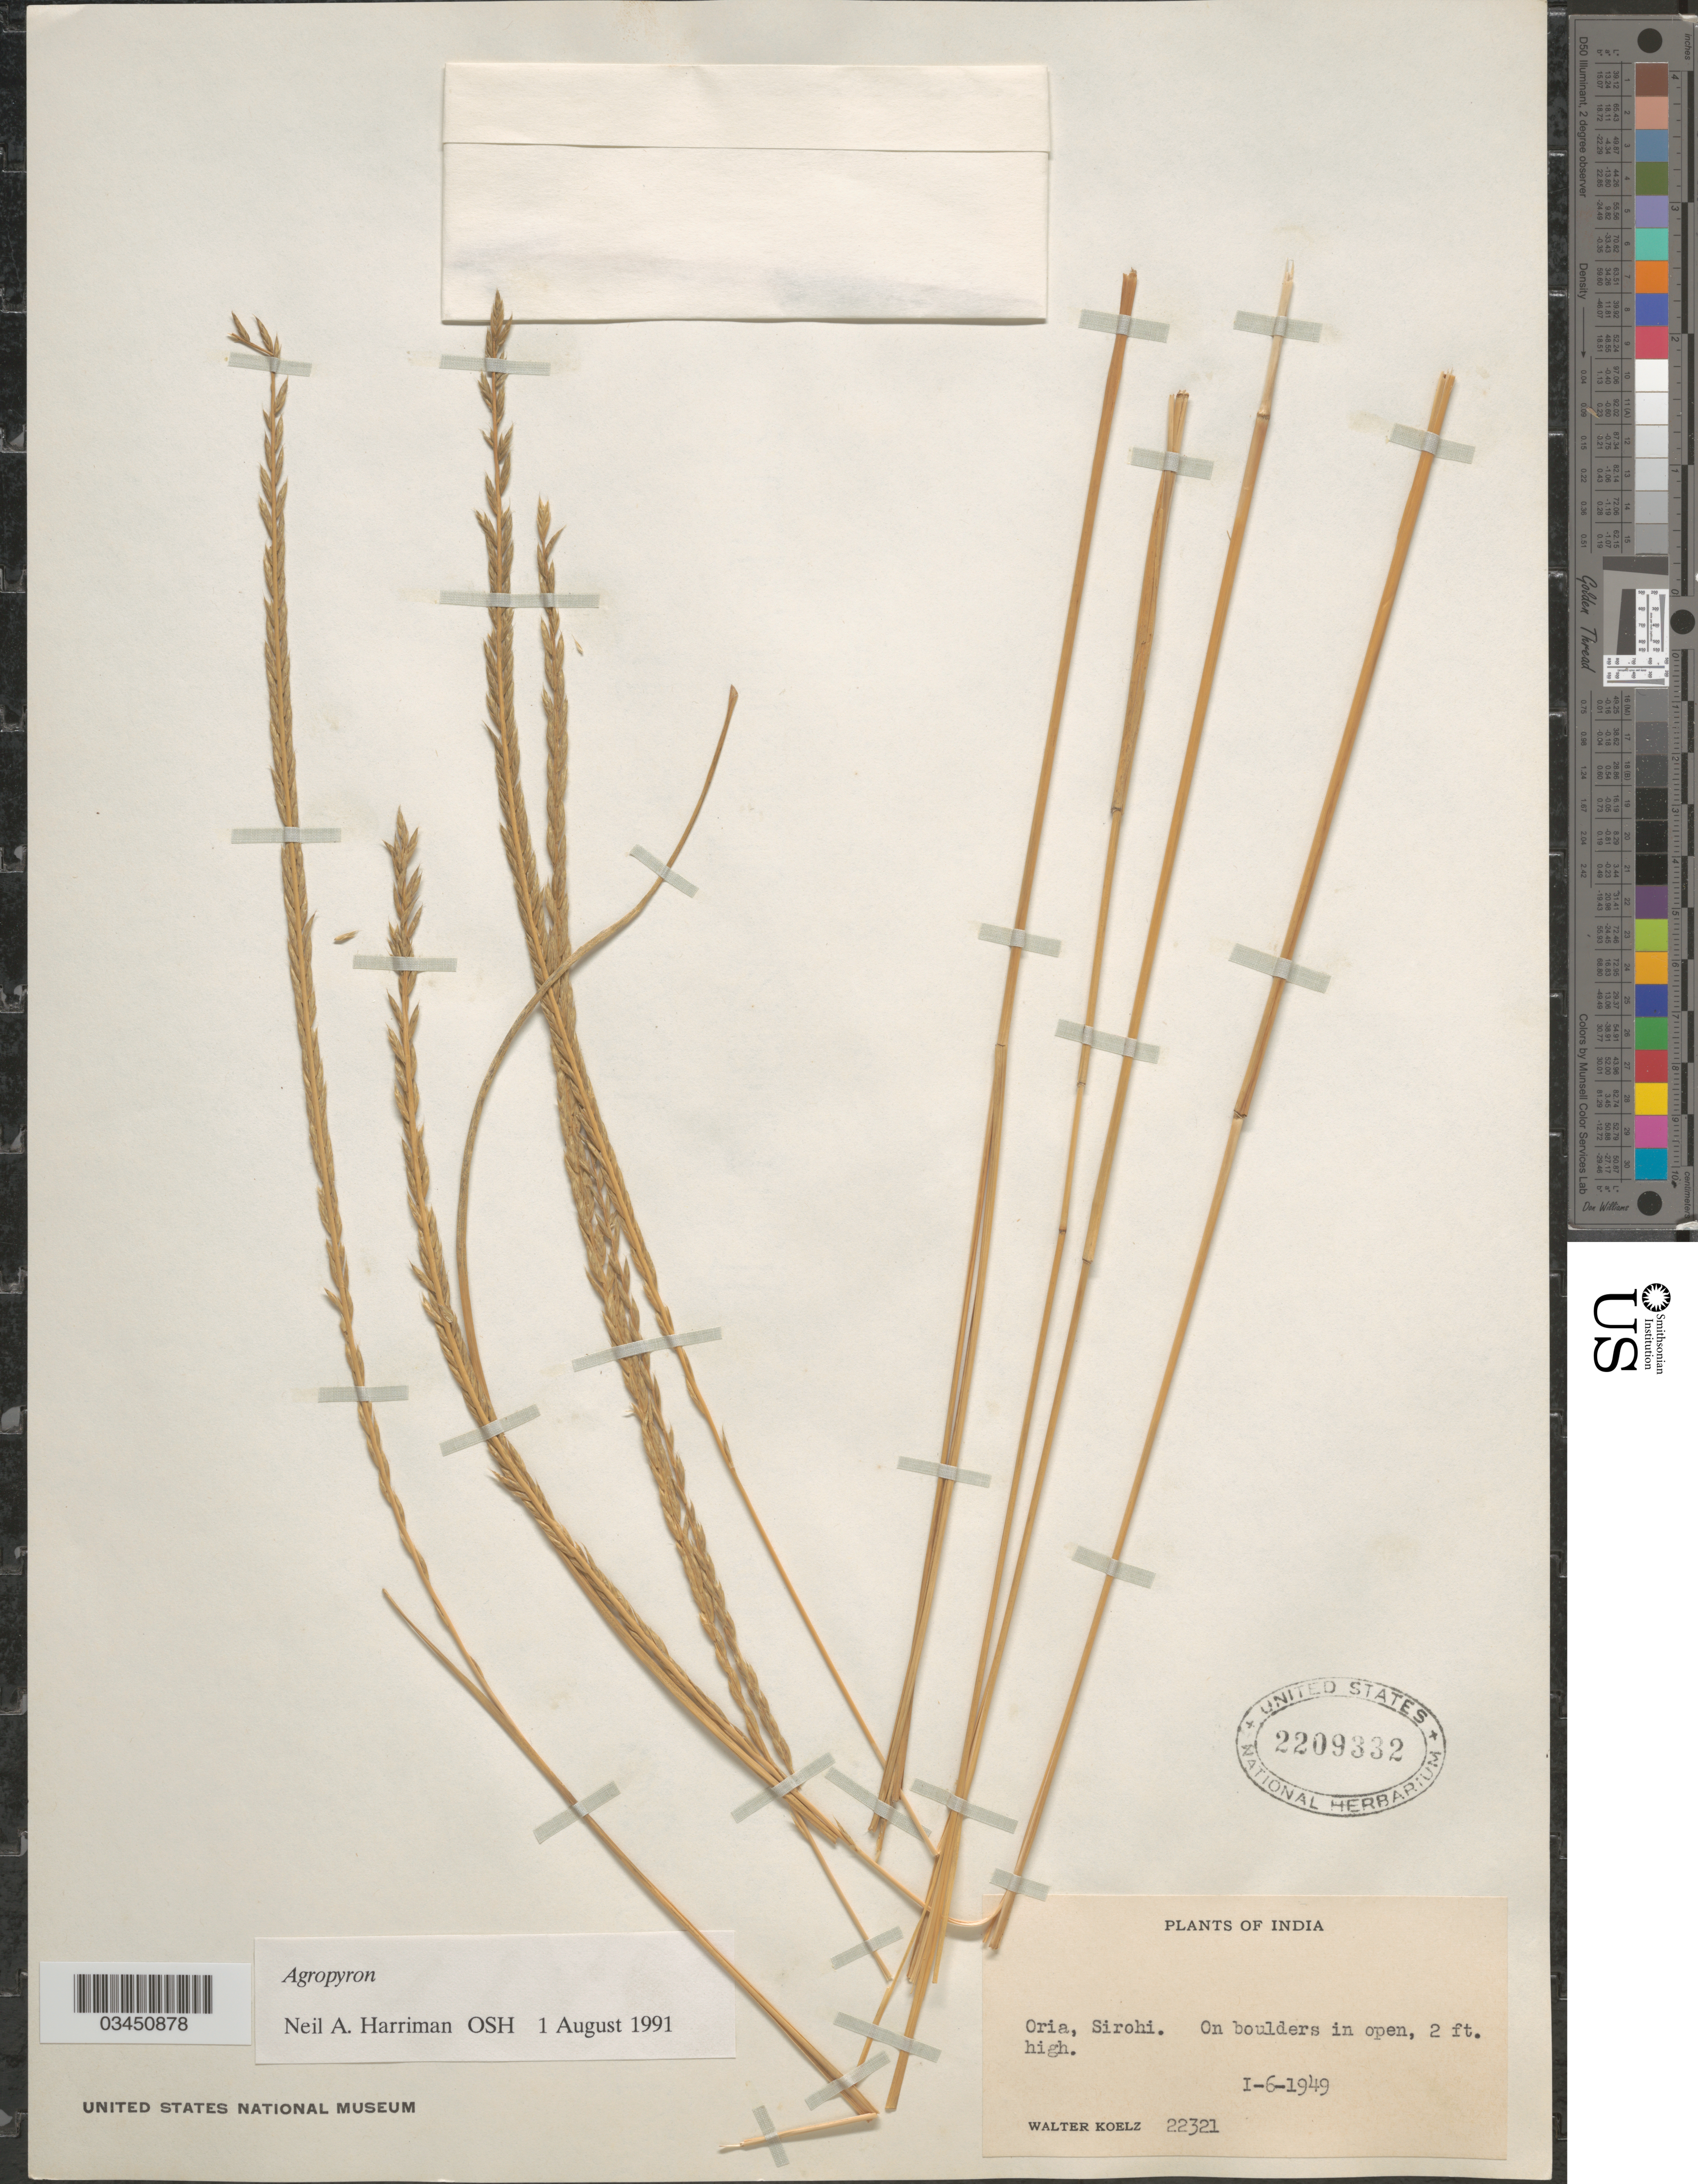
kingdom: Plantae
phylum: Tracheophyta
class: Liliopsida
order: Poales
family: Poaceae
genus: Elymus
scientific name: Elymus sp.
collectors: W. N. Koelz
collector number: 22321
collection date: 1949-06-01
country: India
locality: Oria, Sirohi. On boulders in open, 2 ft. high.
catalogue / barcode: US 2209332